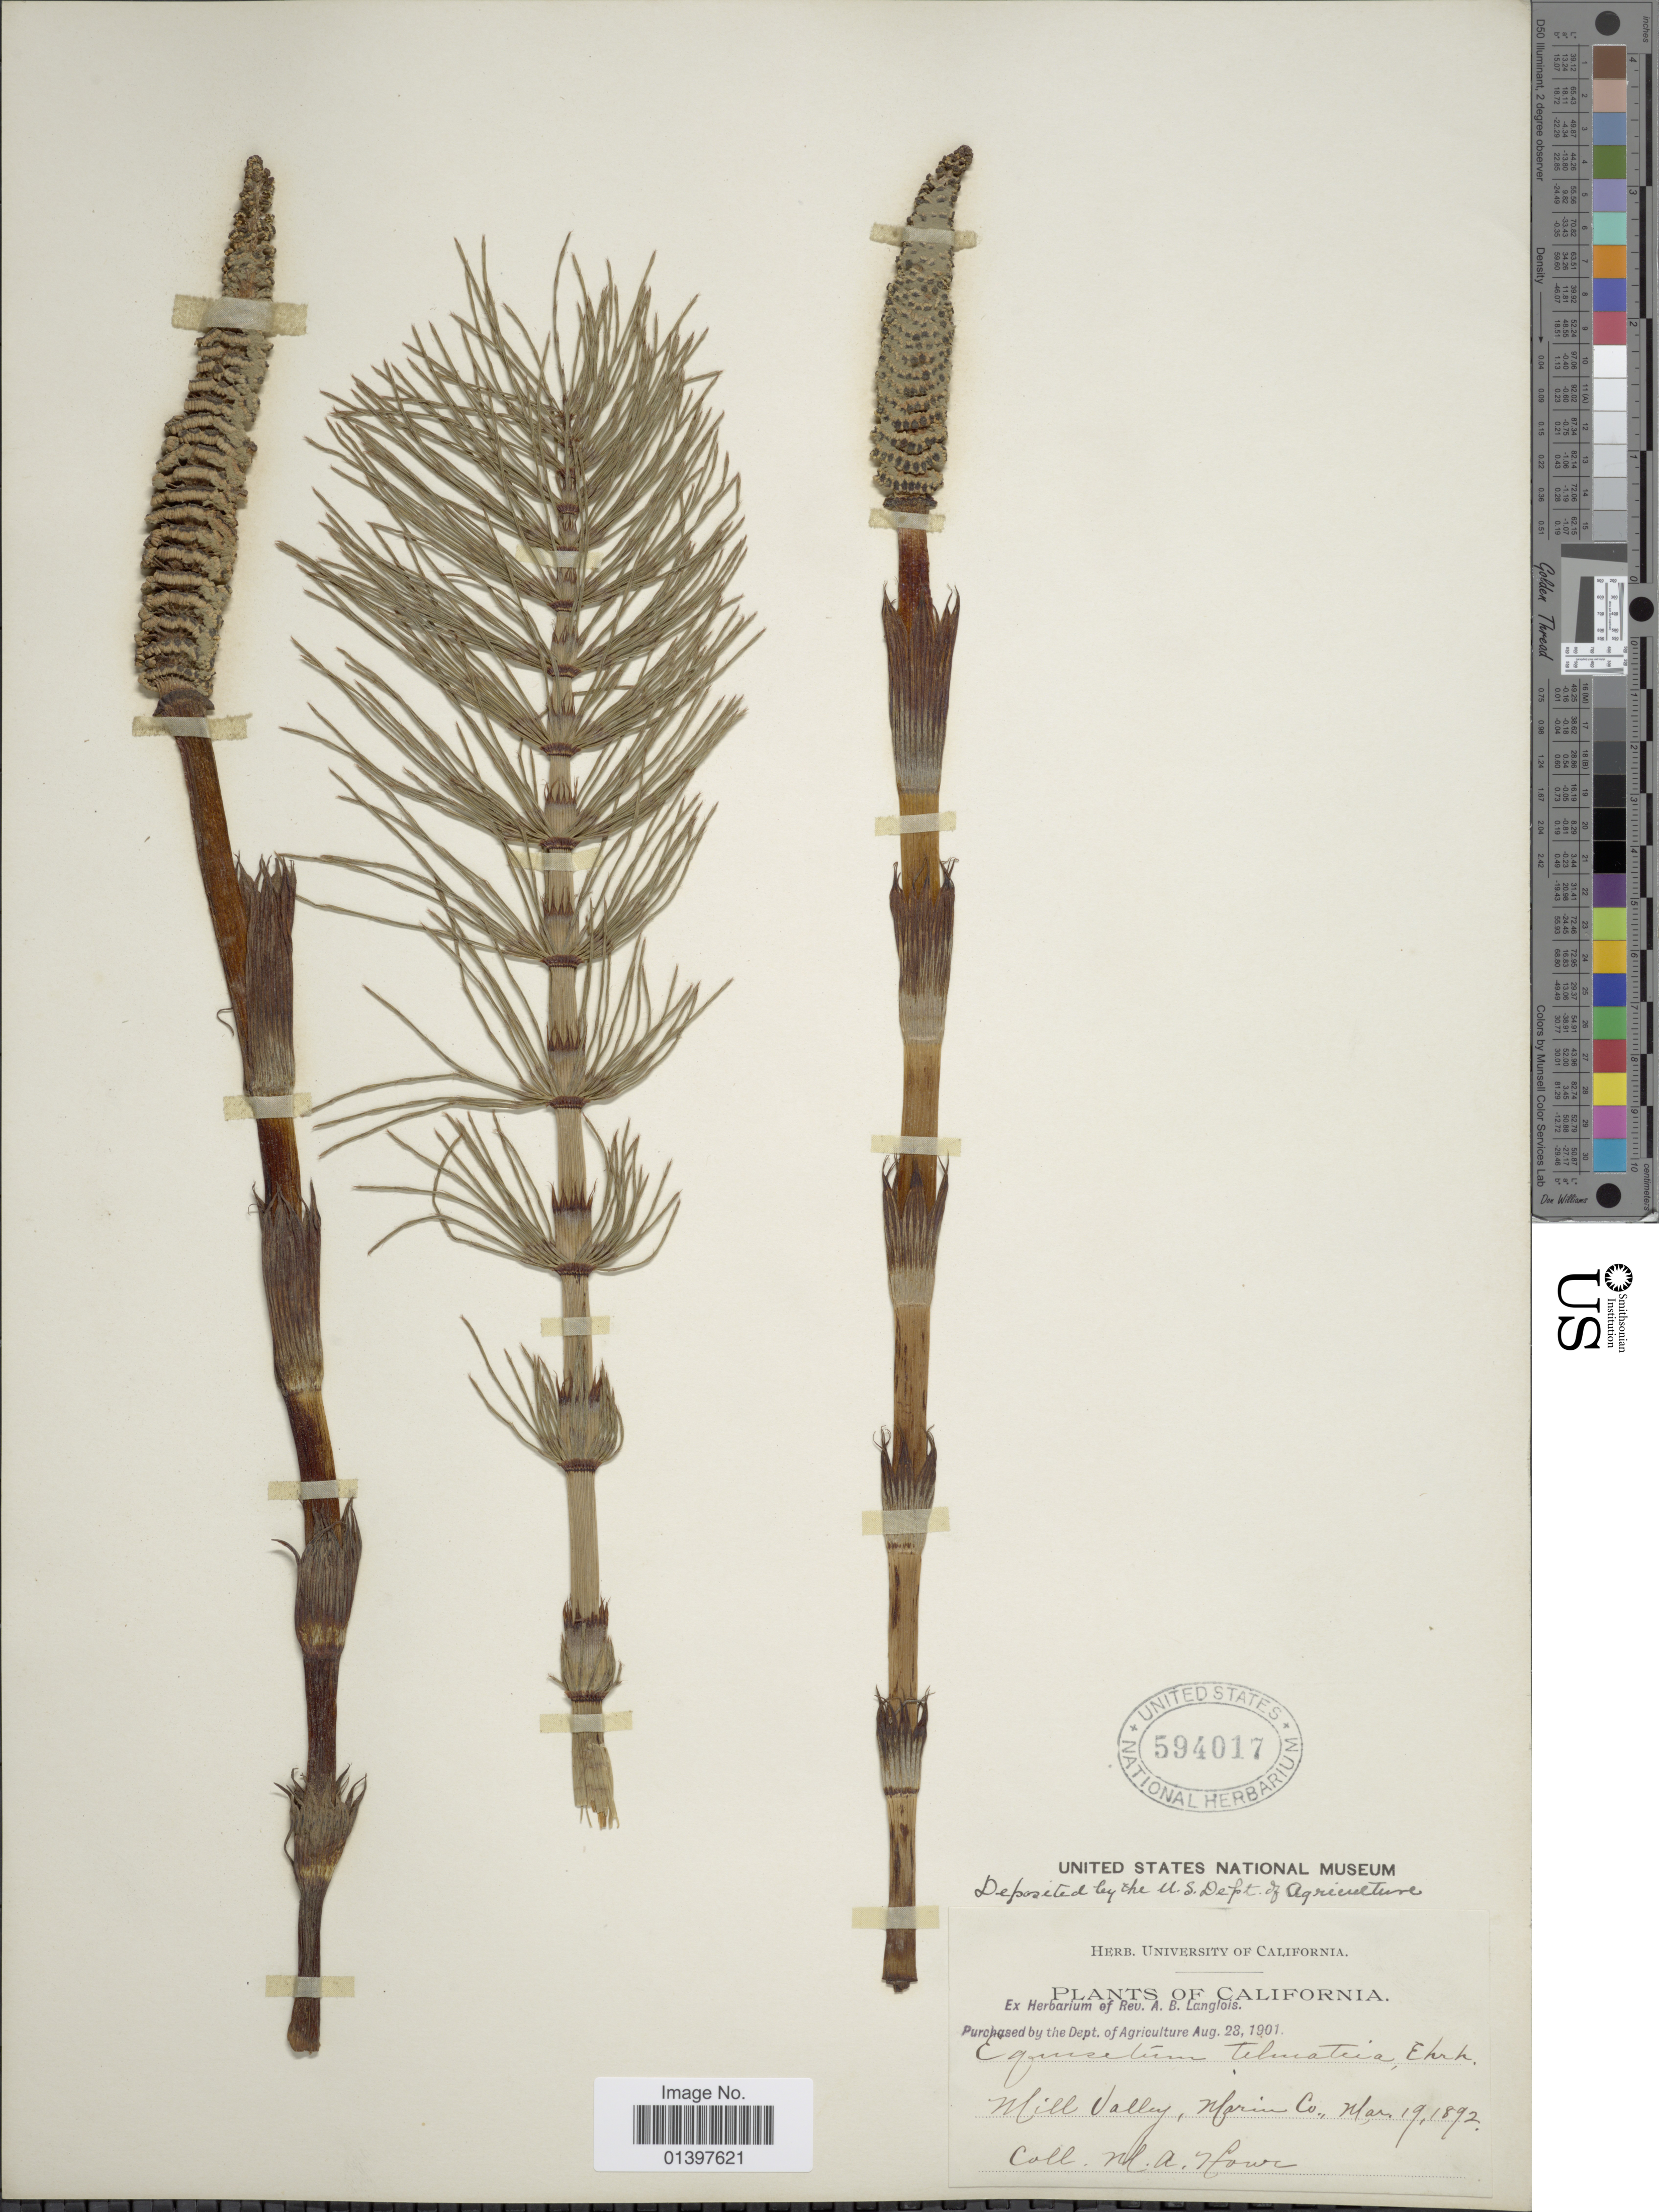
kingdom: Plantae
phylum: Tracheophyta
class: Polypodiopsida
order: Equisetales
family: Equisetaceae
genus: Equisetum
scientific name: Equisetum telmateia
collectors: M. A. Howe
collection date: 1892-03-19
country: United States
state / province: California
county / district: Marin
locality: Mill Valley, Marin Co.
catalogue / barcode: US 594017